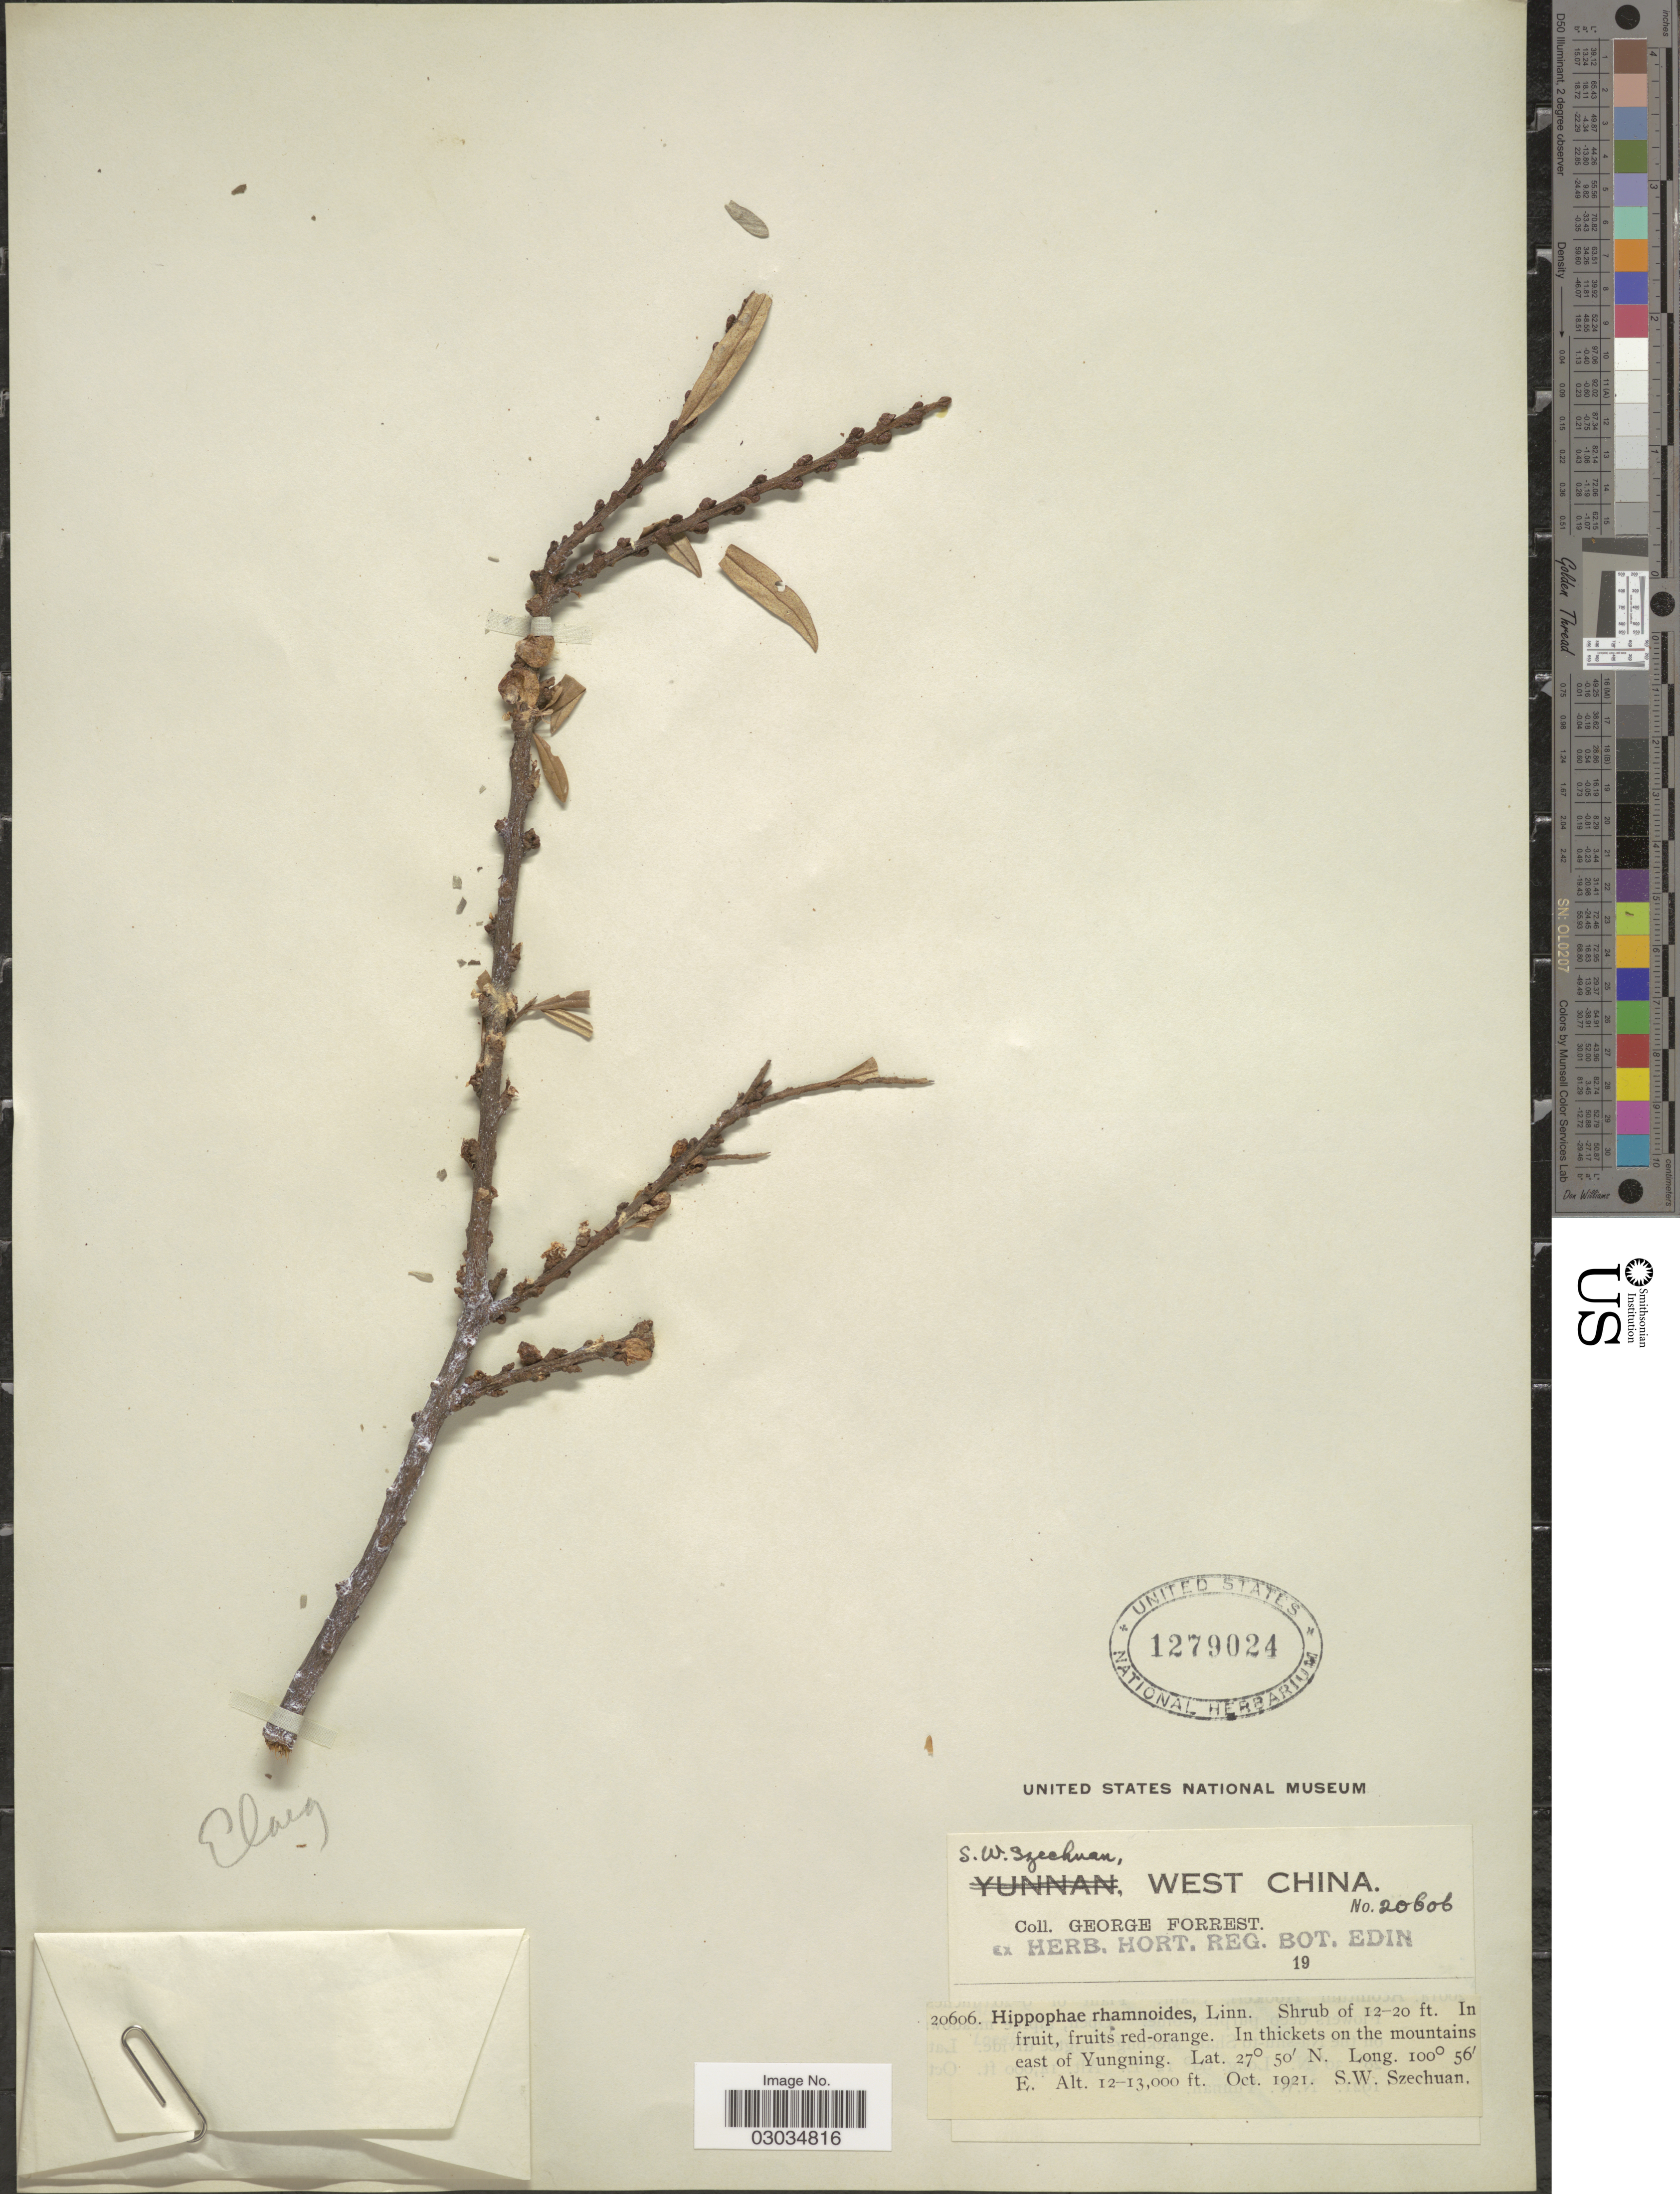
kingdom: Plantae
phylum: Tracheophyta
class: Magnoliopsida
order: Rosales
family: Elaeagnaceae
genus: Hippophae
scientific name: Hippophae rhamnoides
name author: L.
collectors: G. Forrest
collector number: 20606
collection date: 1921-10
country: China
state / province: Sichuan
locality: S.W Szechuan, West China, In thickets on the mountains east of Yungning.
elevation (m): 3658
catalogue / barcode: US 1279024